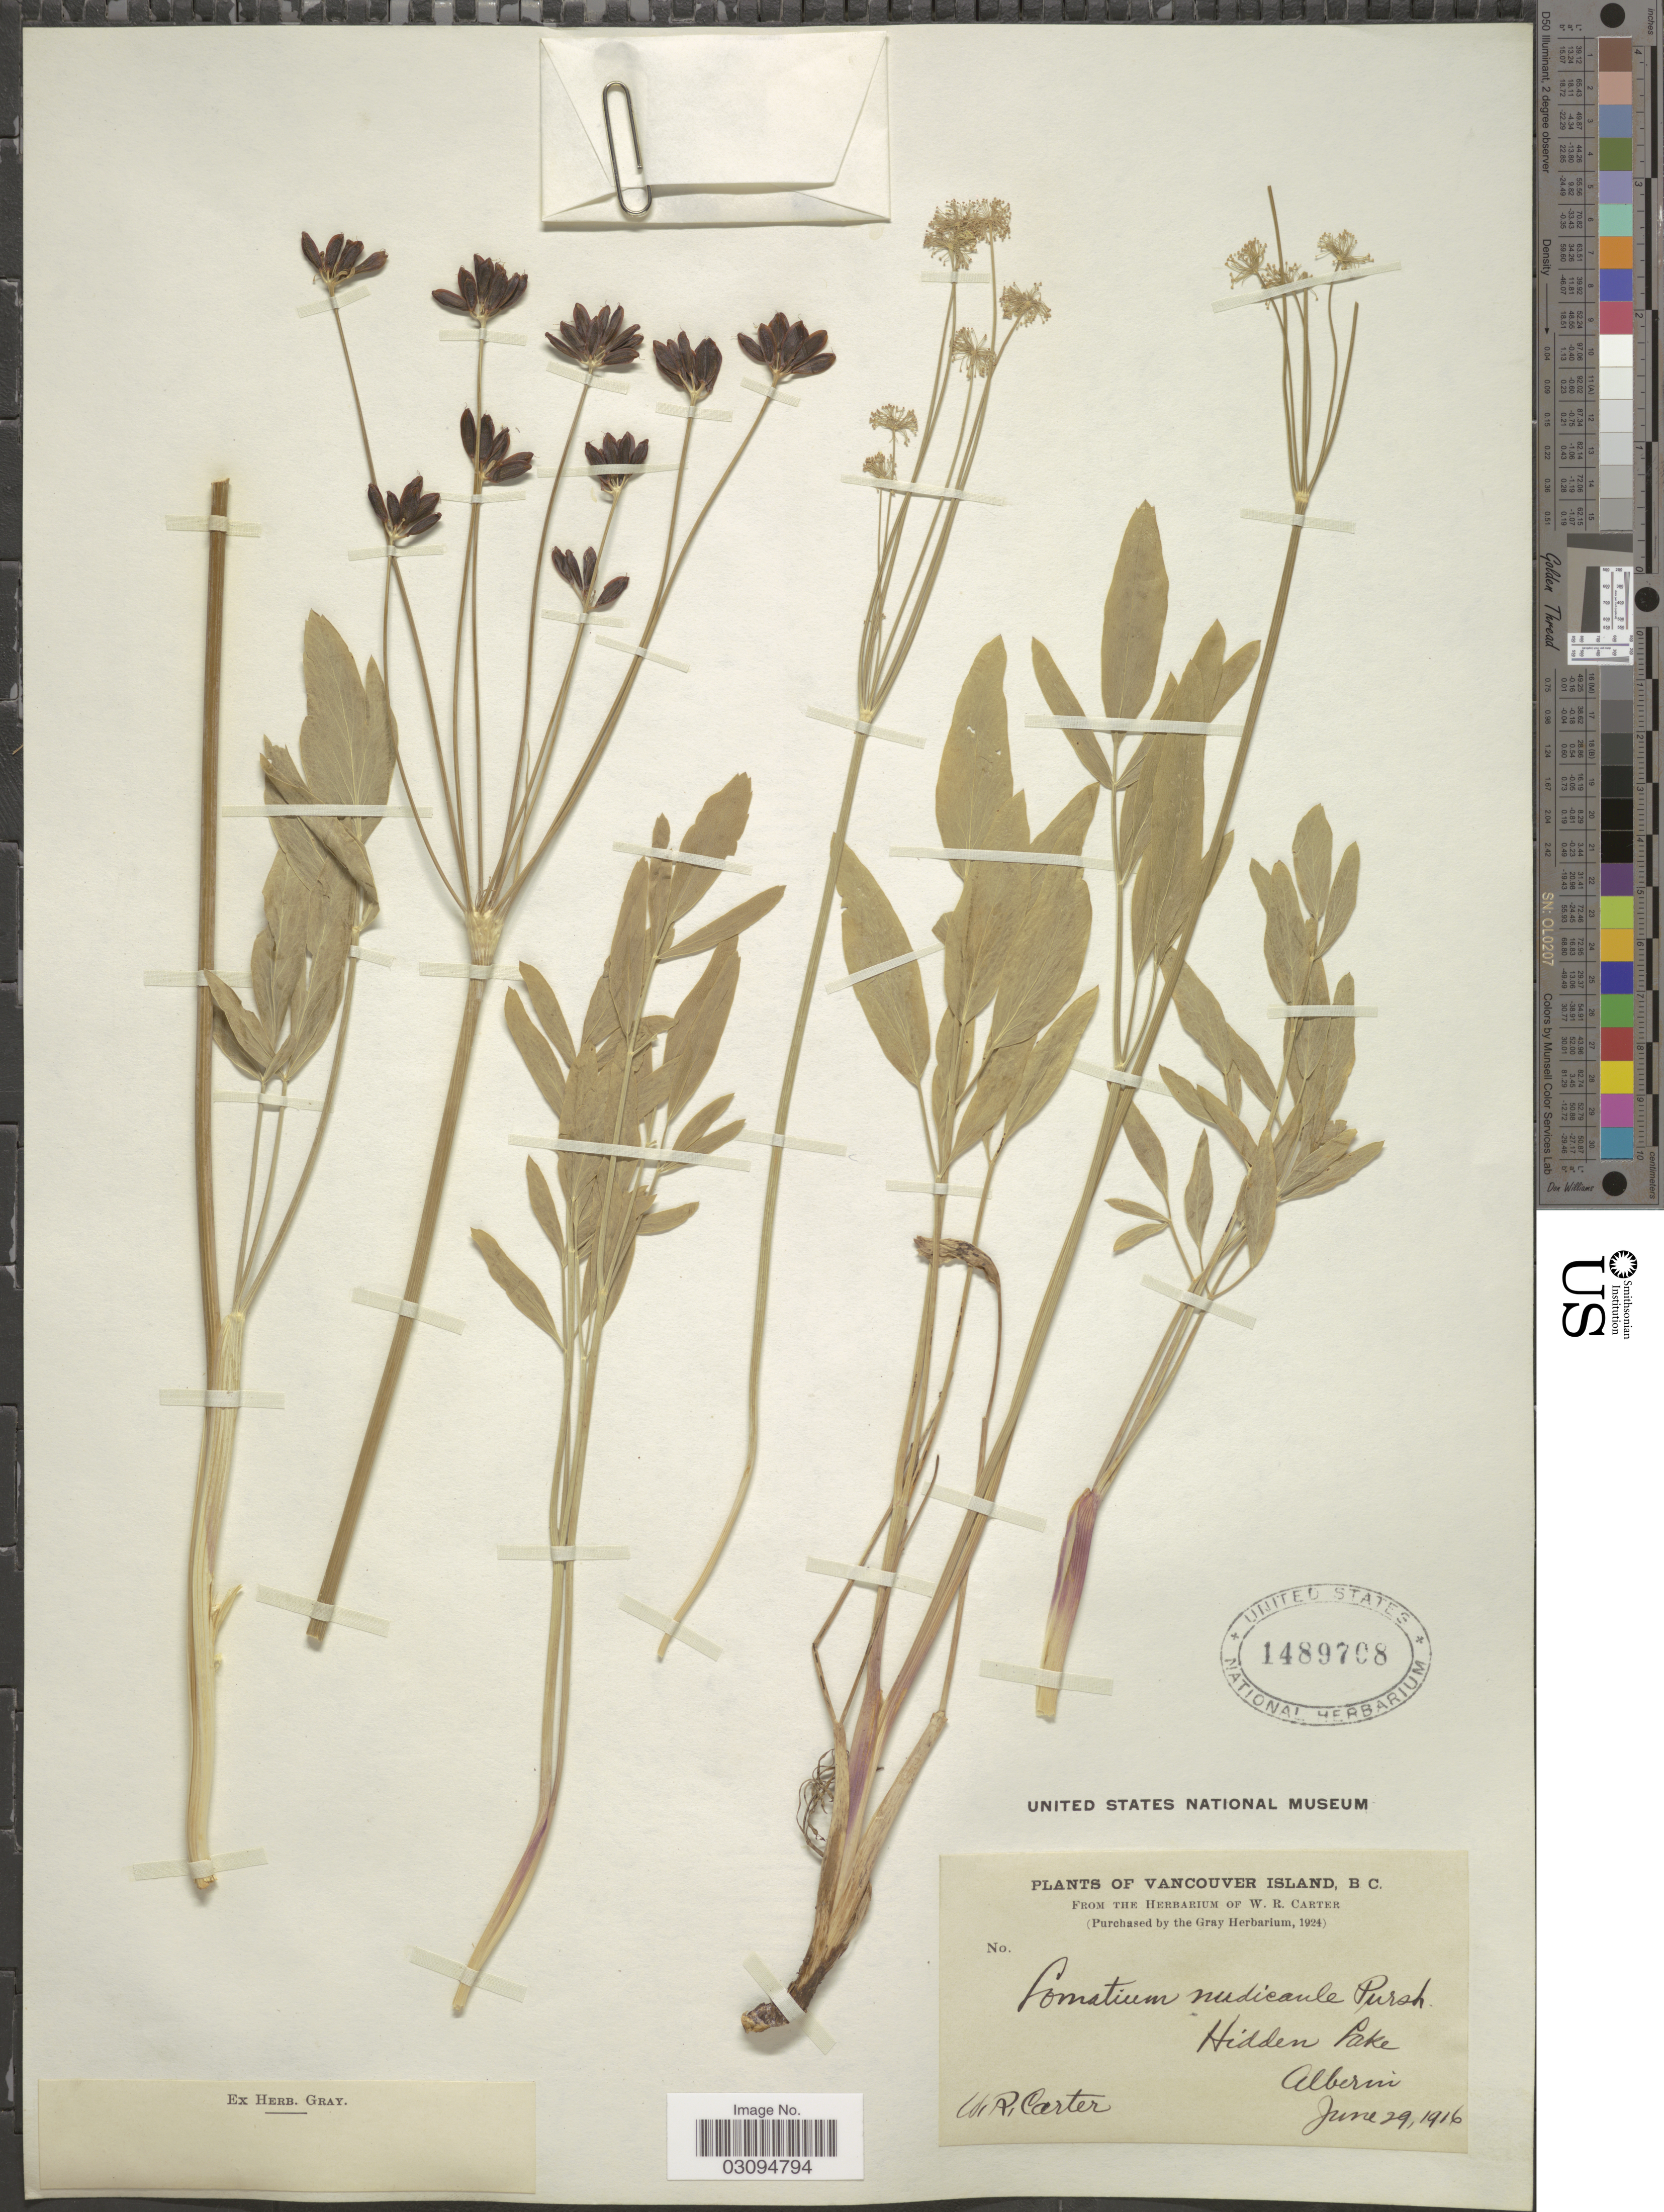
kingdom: Plantae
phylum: Tracheophyta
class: Magnoliopsida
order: Apiales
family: Apiaceae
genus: Lomatium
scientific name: Lomatium nudicaule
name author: (Pursh) J.M. Coult. & Rose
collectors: W. R. Carter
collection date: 1916-06-29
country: Canada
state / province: British Columbia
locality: Vancouver Island. B.C. Hidden Lake. Alberin.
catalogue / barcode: US 1489708